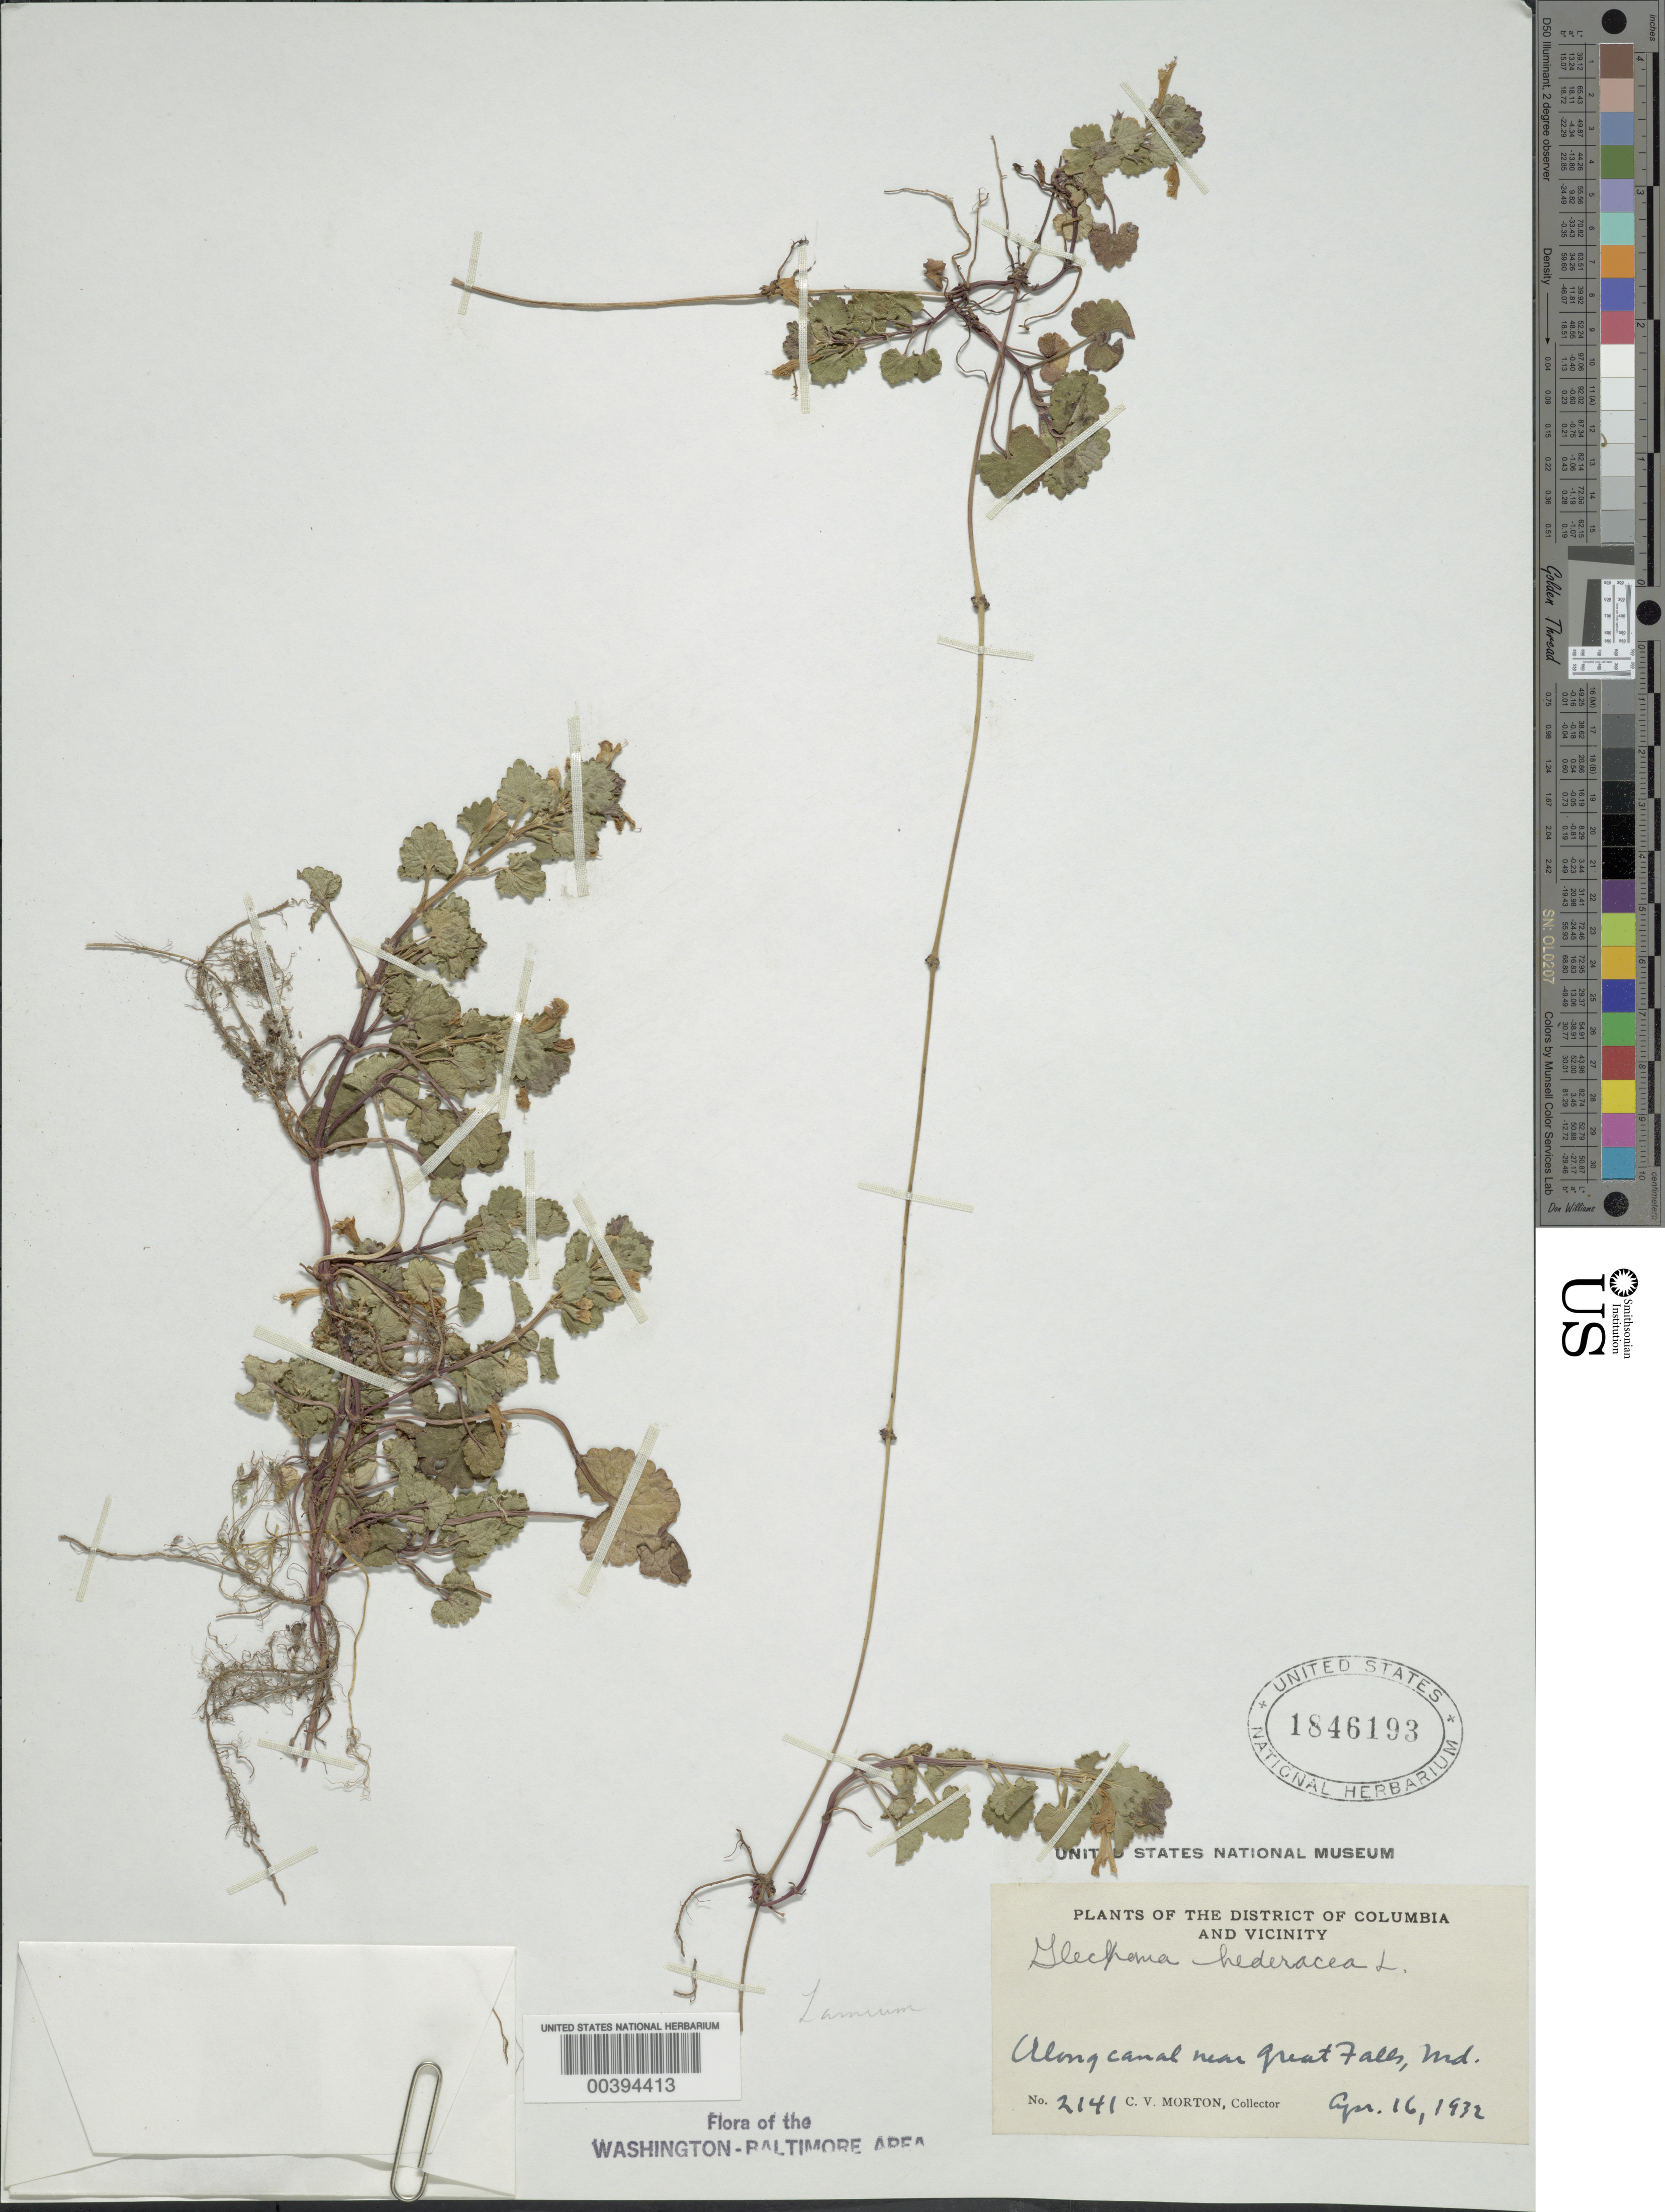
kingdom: Plantae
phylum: Tracheophyta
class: Magnoliopsida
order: Lamiales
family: Lamiaceae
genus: Glechoma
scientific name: Glechoma hederacea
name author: L.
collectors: C. V. Morton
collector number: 2141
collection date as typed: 16 Apr 1932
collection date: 1932-04-16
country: United States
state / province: Maryland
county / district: Montgomery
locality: Along Canal near Great Falls C. & O. Canal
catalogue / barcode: US 1846193